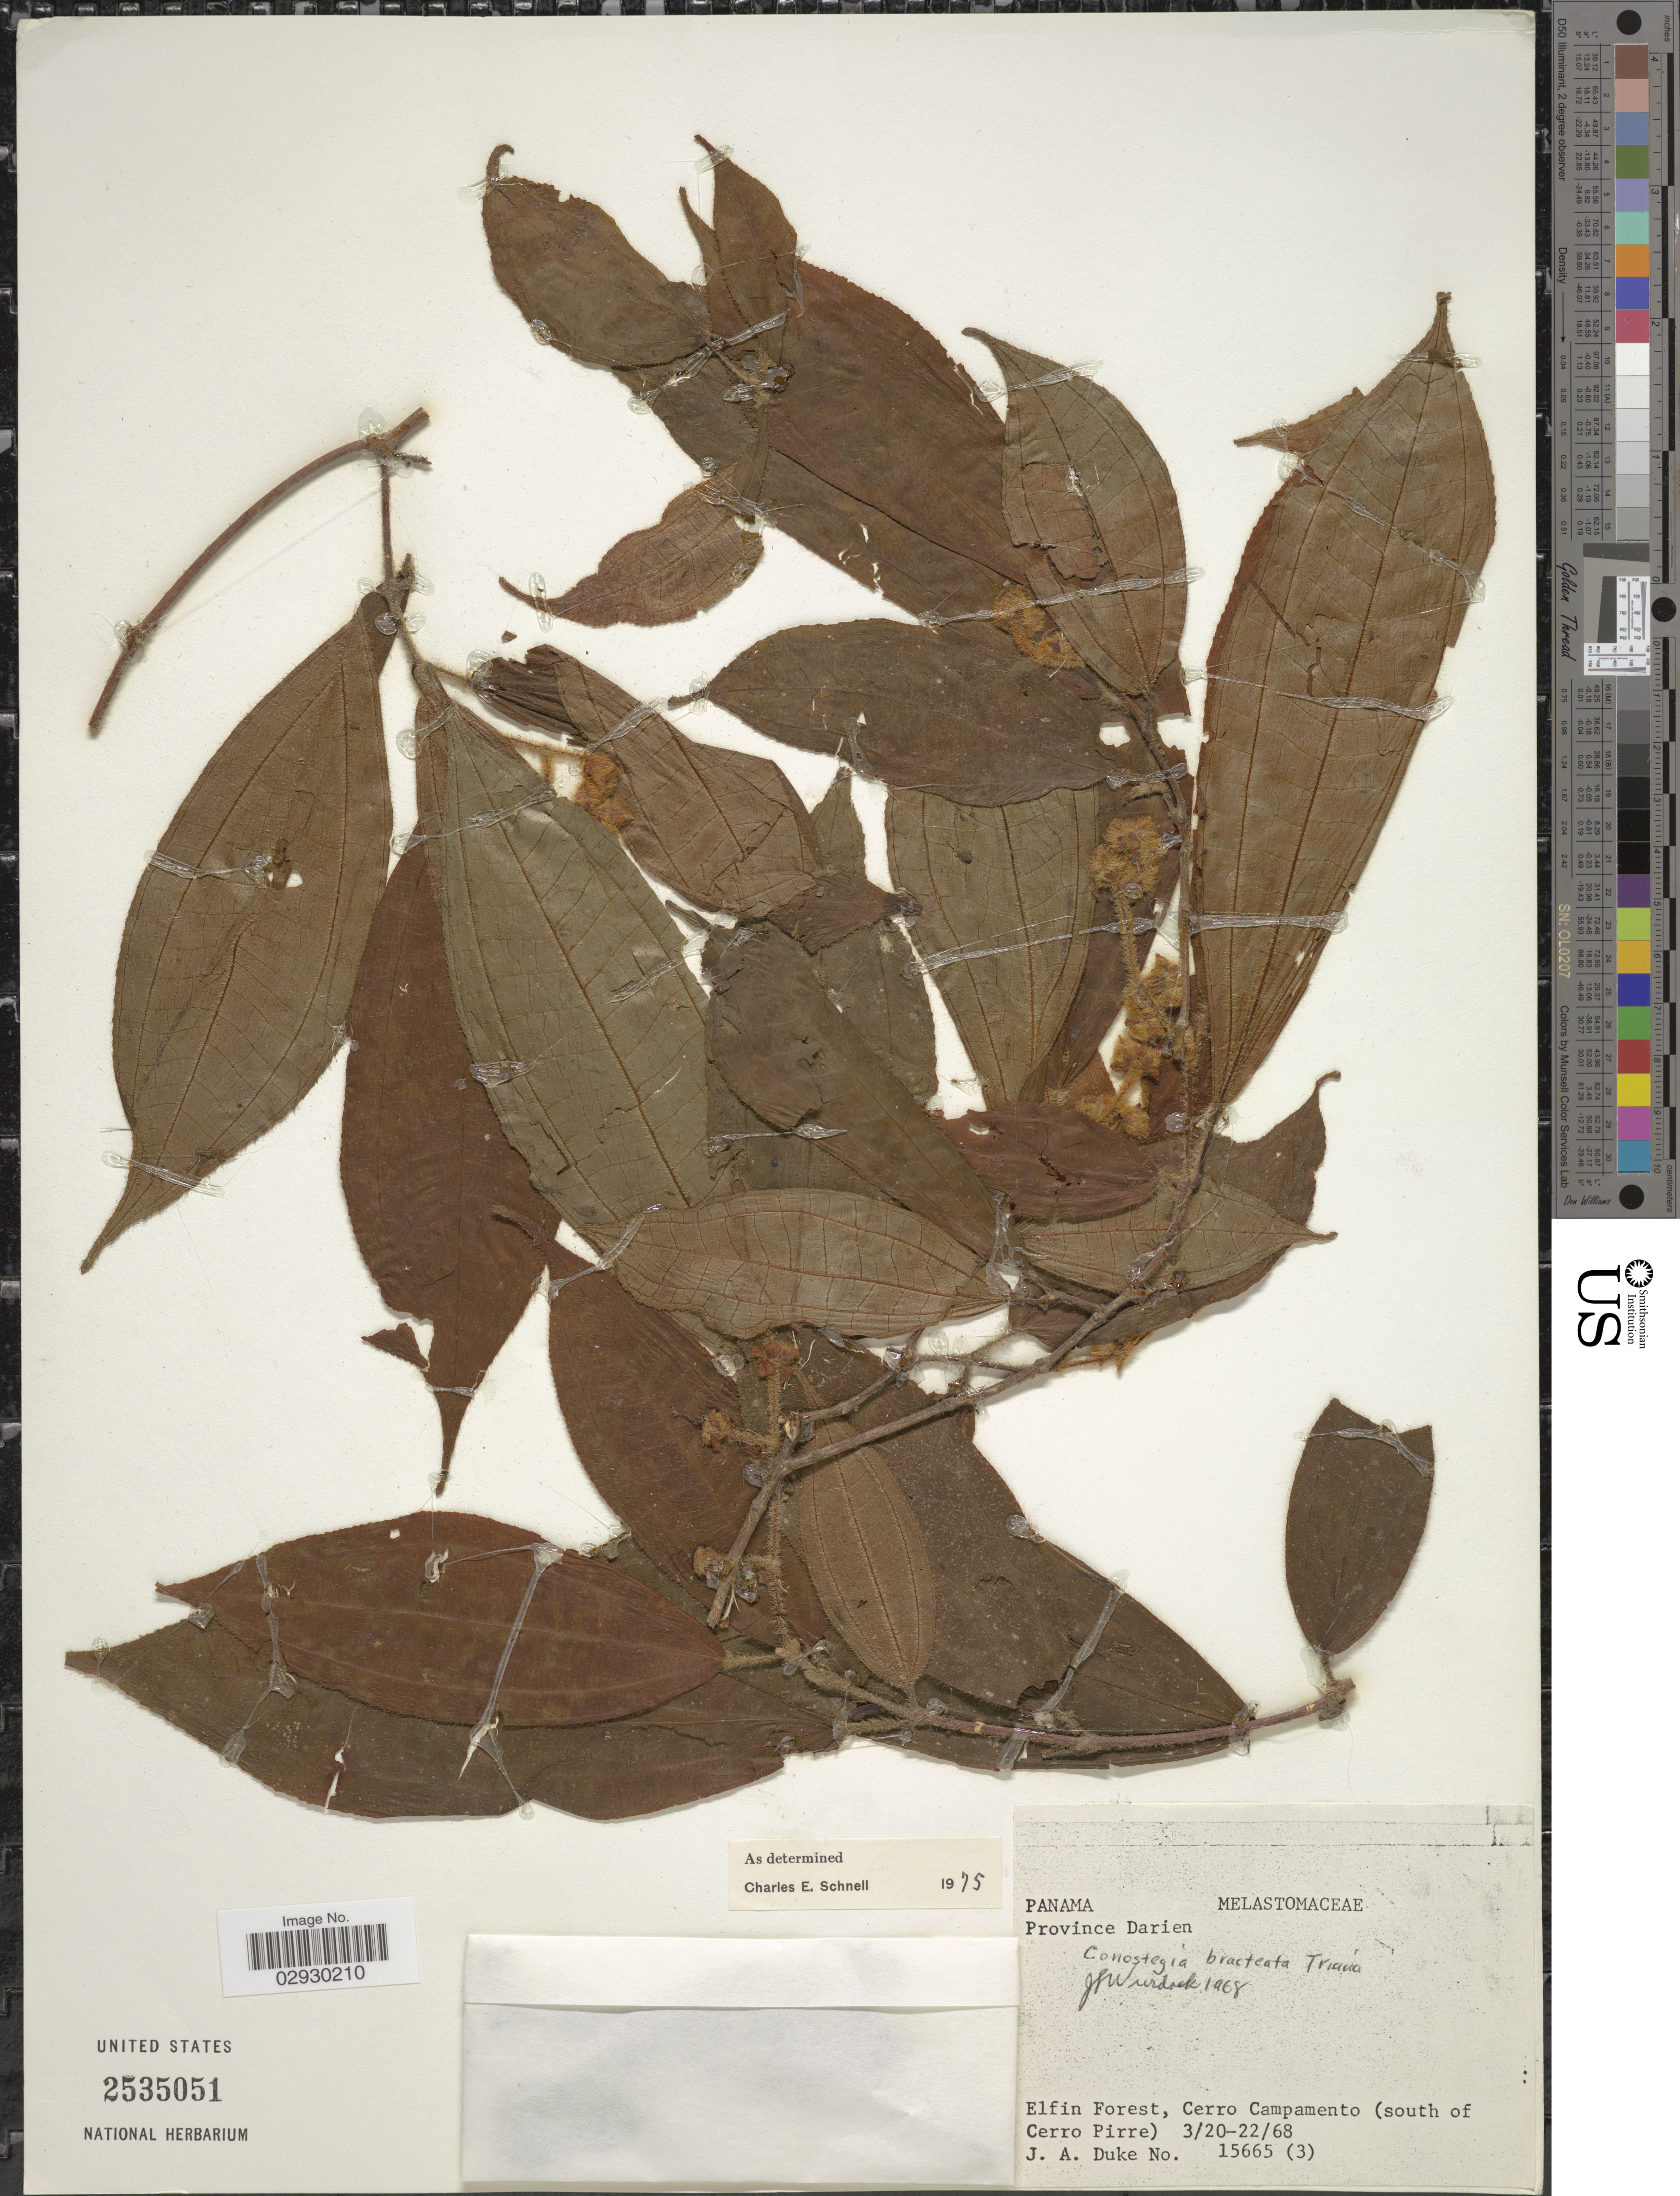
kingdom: Plantae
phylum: Tracheophyta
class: Magnoliopsida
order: Myrtales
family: Melastomataceae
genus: Conostegia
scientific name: Conostegia bracteata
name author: Triana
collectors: J. A. Duke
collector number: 15665 (3)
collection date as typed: Transcribed d/m/y: 20/3/68 to 22/3/68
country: Panama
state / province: Darién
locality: Elfin Forest, Cerro Campamento (south of Cerro Pirre).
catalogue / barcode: US 2535051